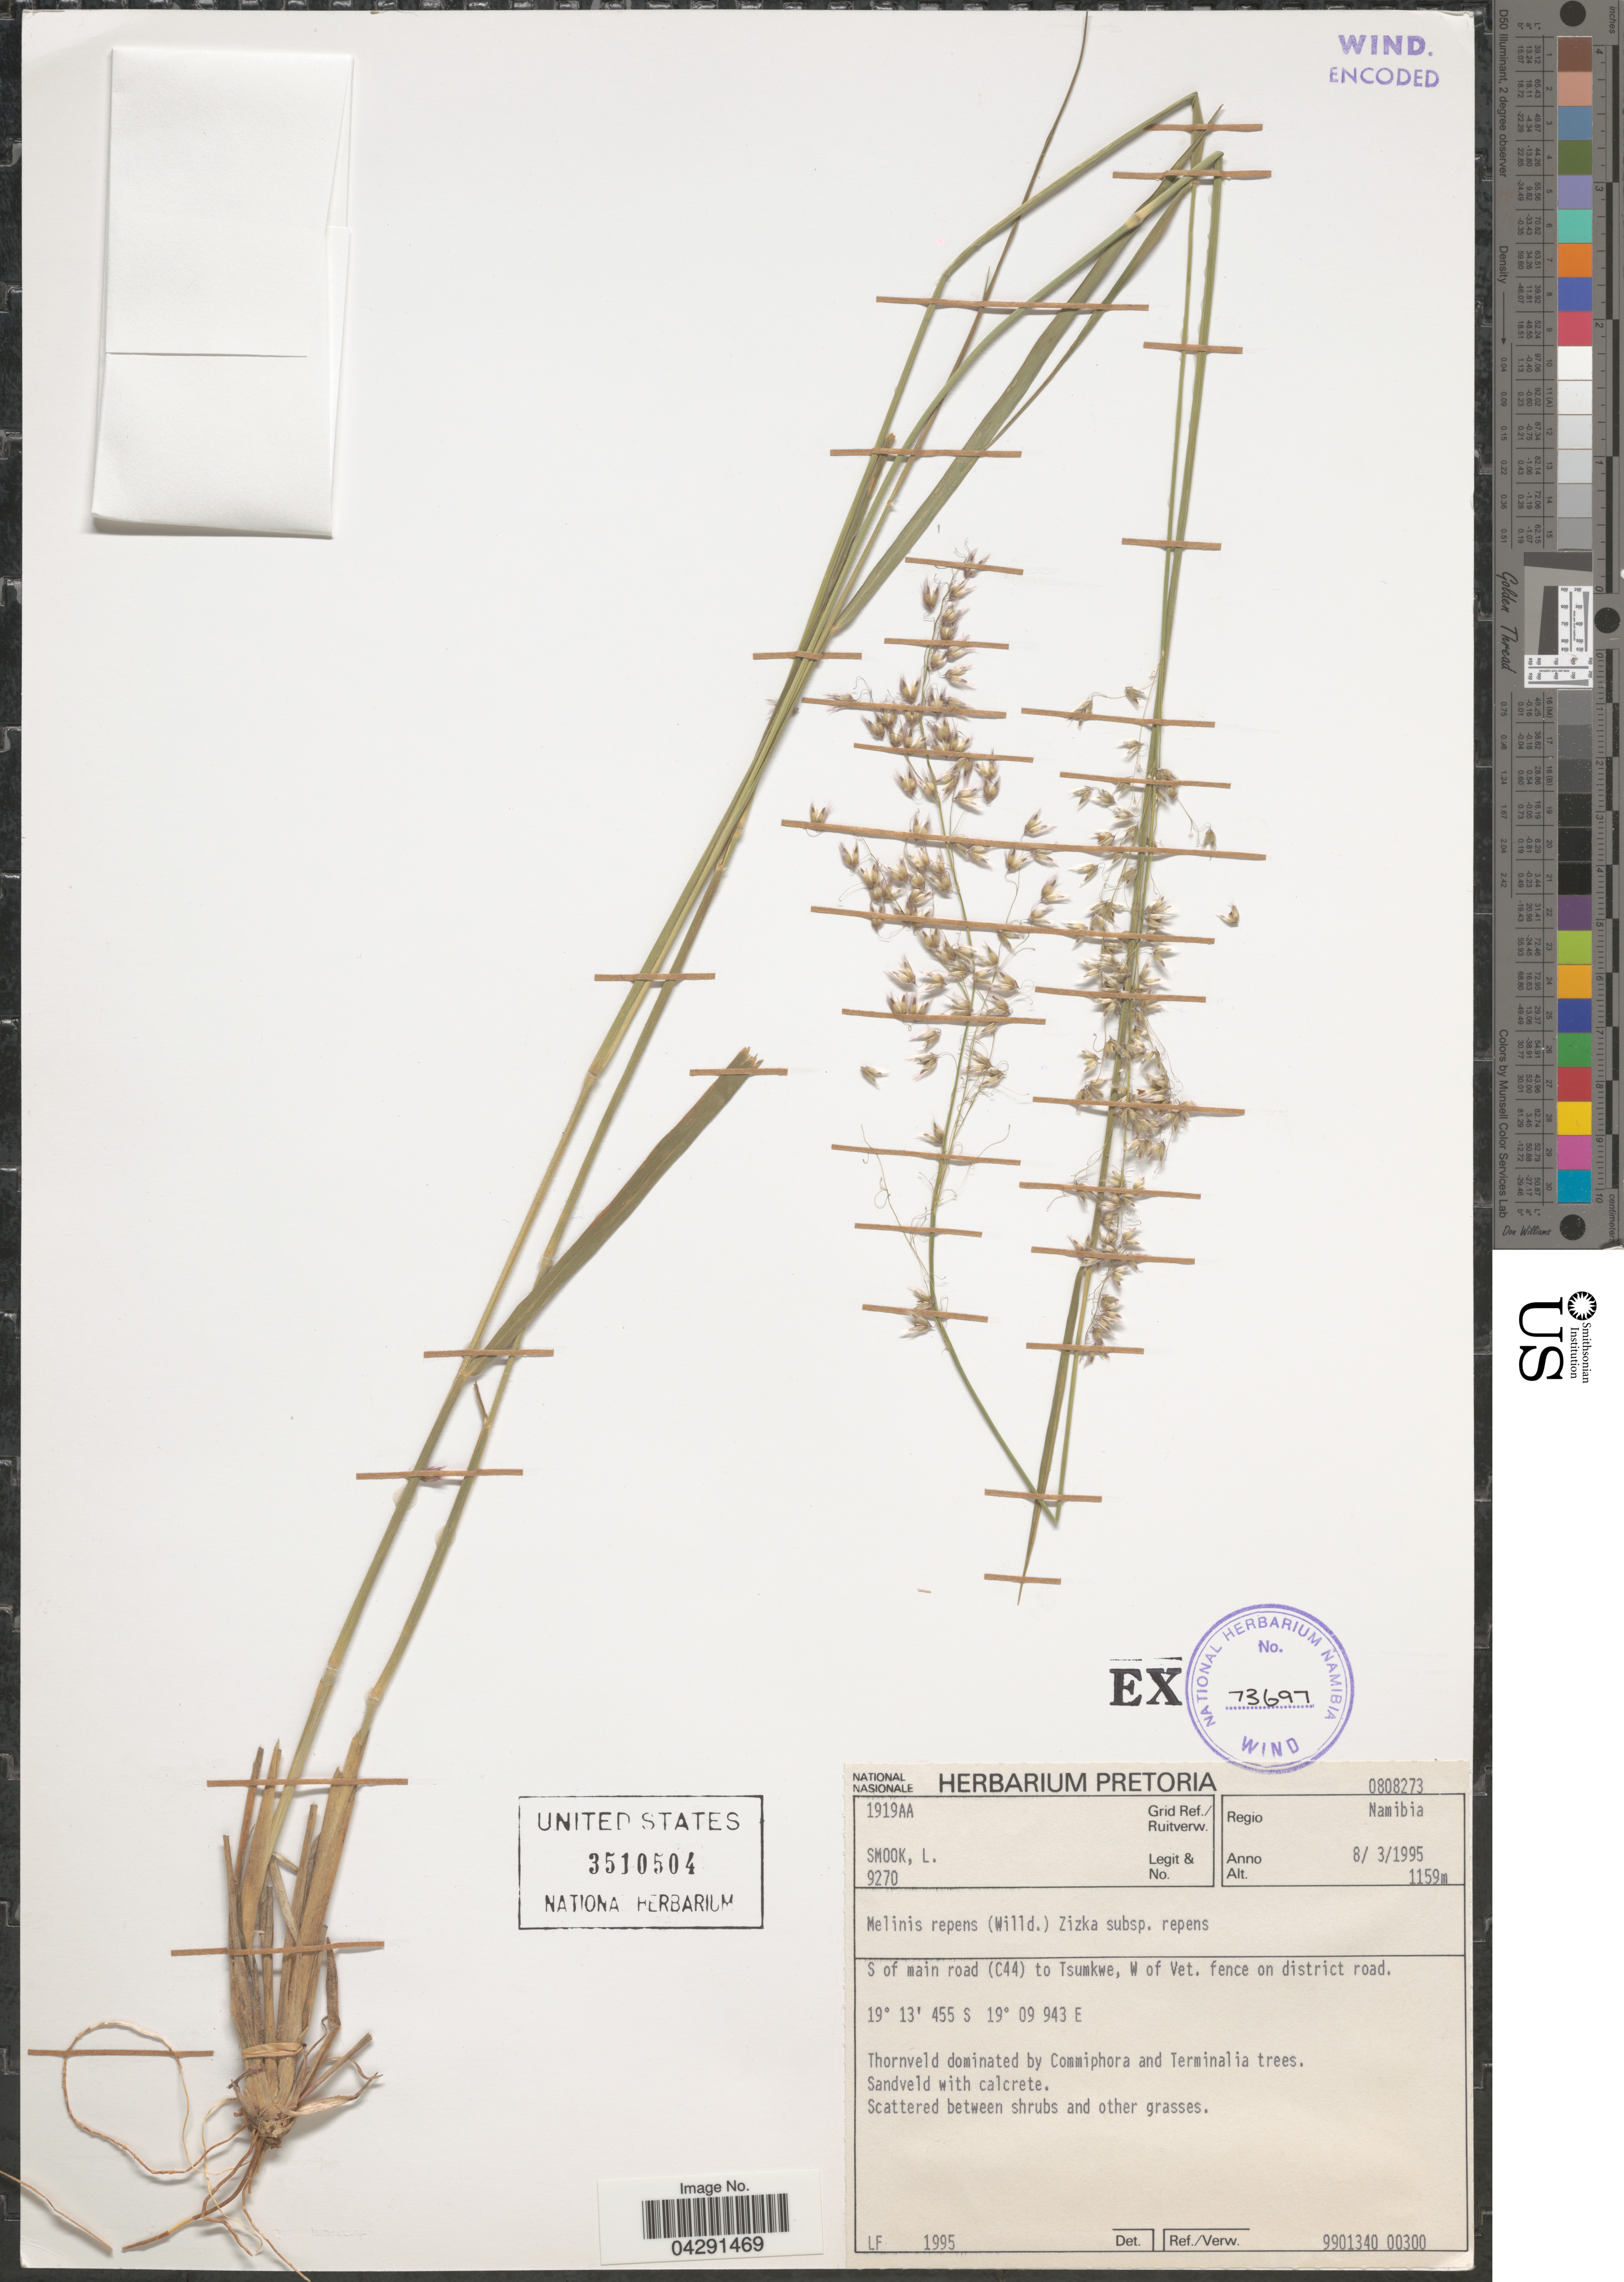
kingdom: Plantae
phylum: Tracheophyta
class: Liliopsida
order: Poales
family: Poaceae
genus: Melinis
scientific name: Melinis repens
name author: (Willd.) Zizka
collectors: L. Smook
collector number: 9270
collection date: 1995-03-08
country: Namibia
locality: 1919AA Grid Ref./Ruitverw. Regio Namibia. S of main road (C44) to Tsumkwe, W of Vet. fence on district road.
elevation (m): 1159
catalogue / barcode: US 3510504